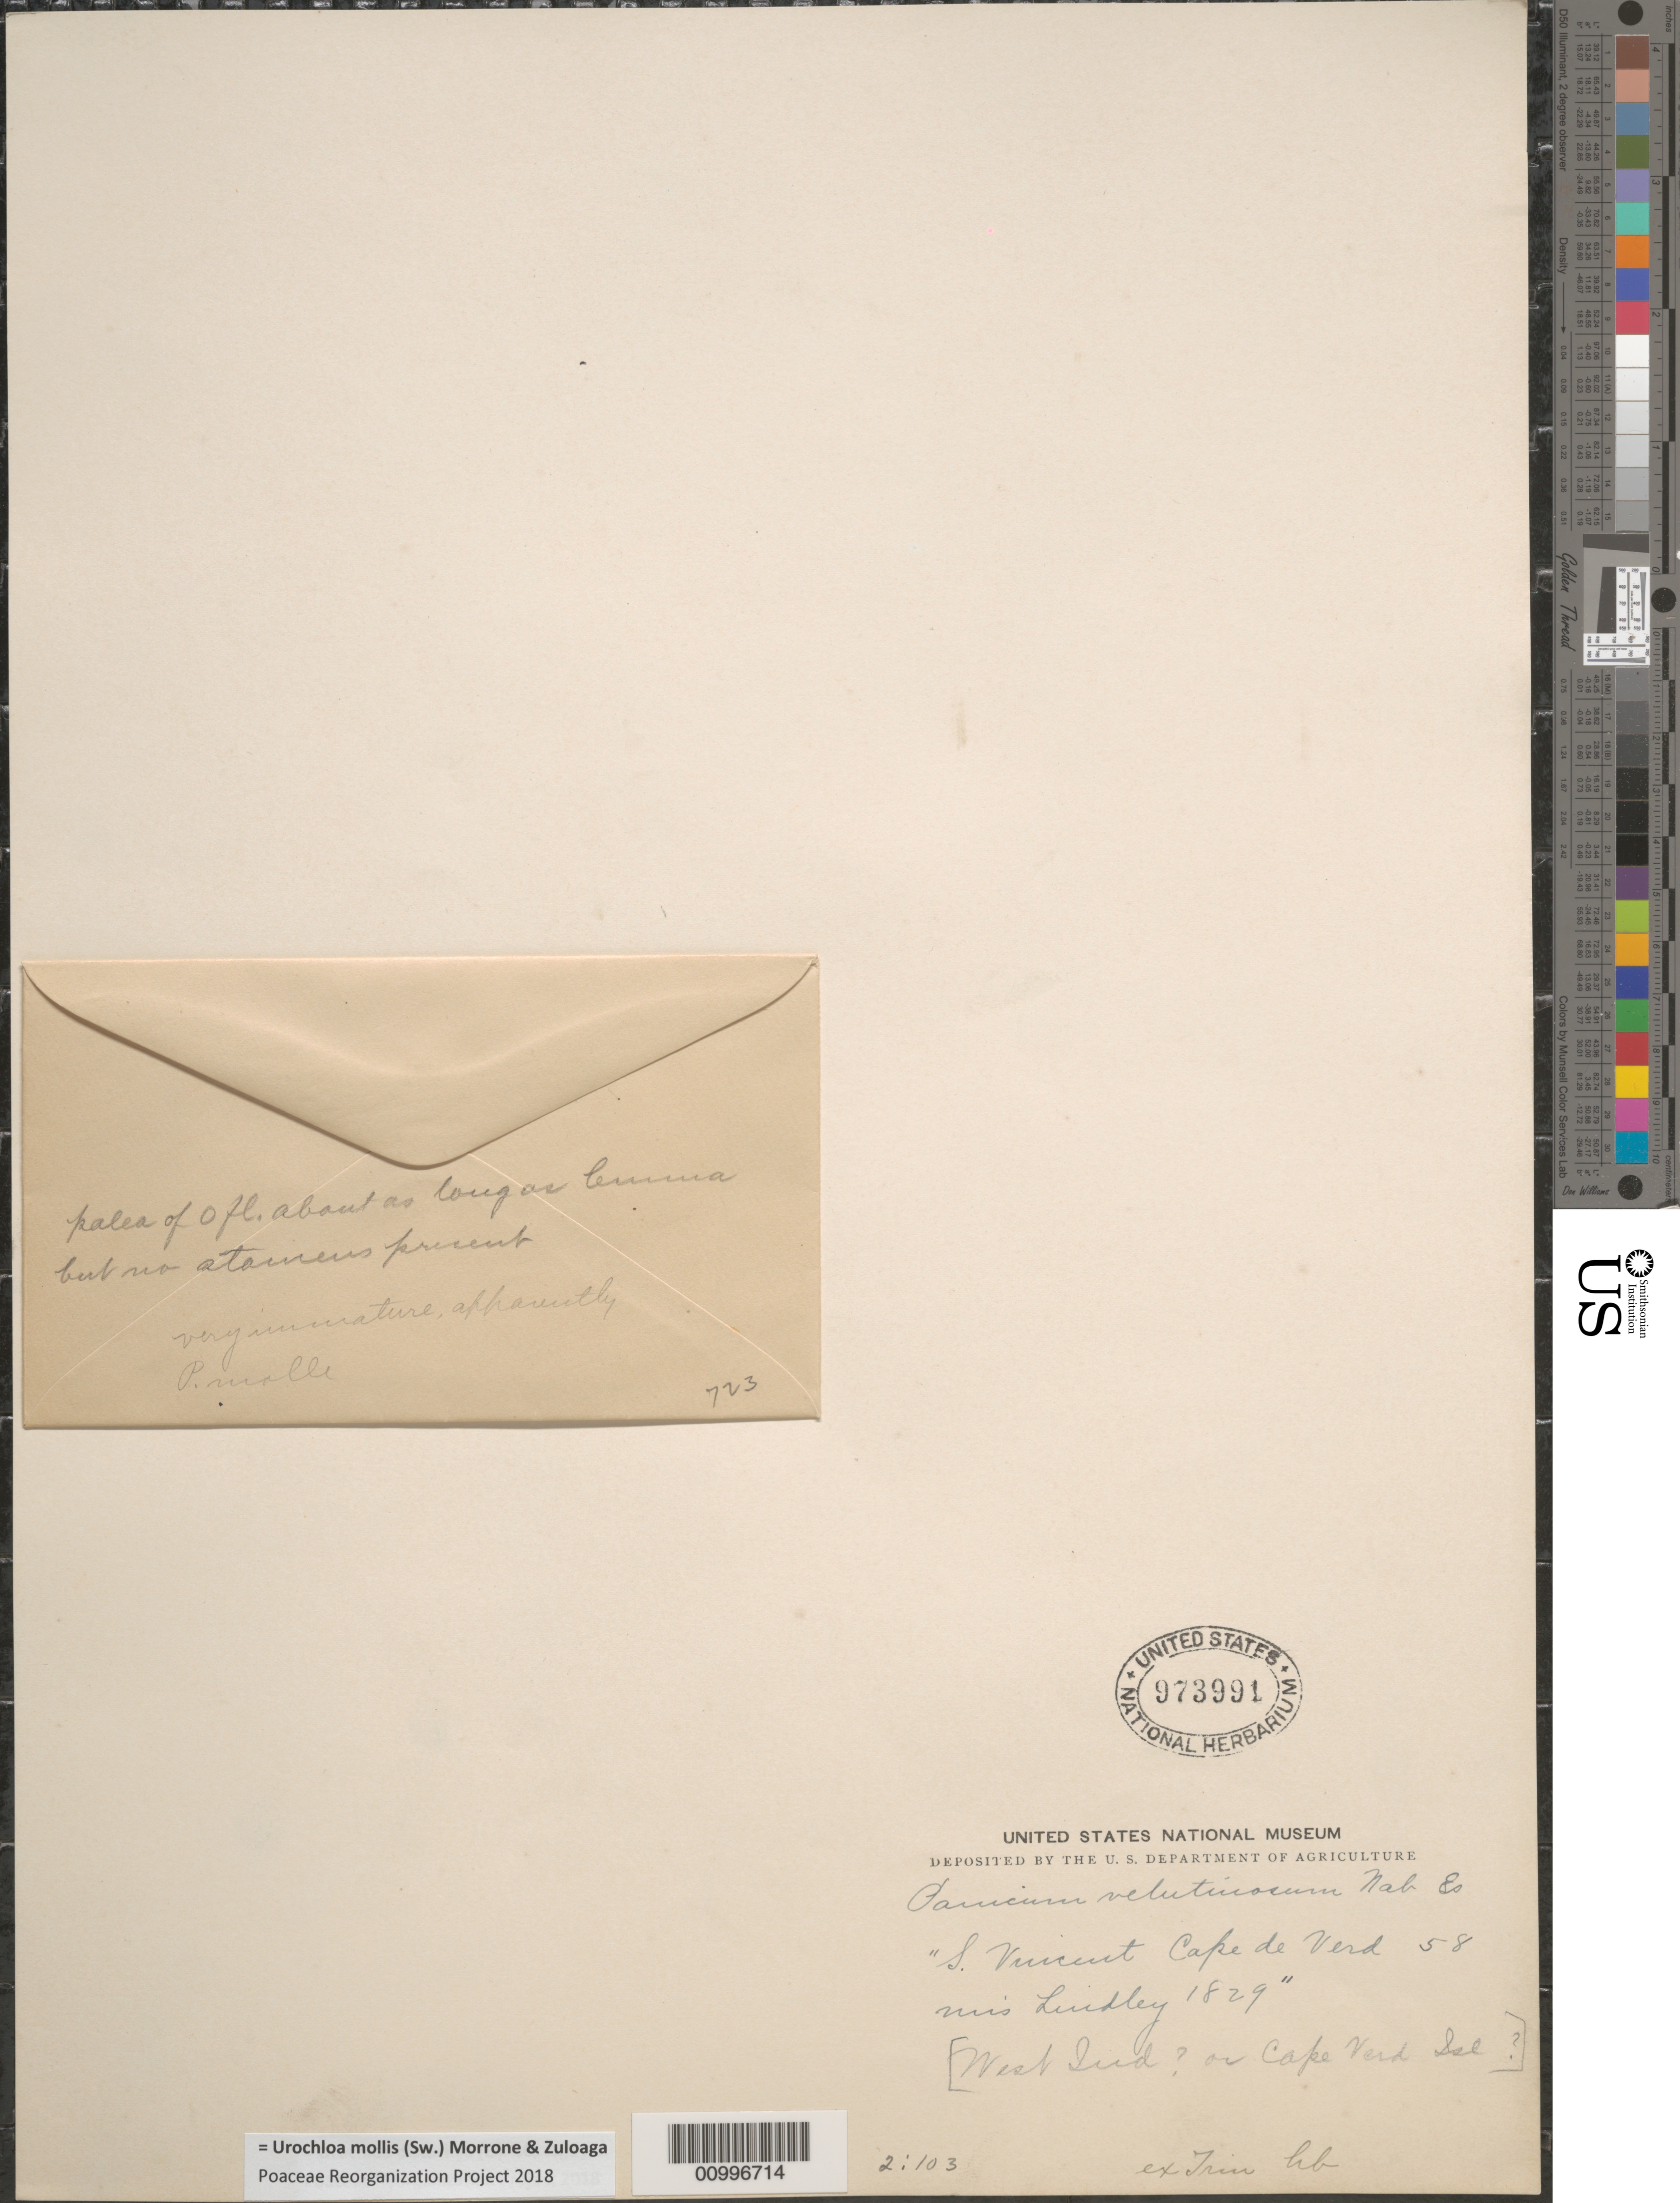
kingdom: Plantae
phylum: Tracheophyta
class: Liliopsida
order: Poales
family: Poaceae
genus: Brachiaria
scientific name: Brachiaria mollis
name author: (Sw.) Parodi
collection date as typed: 1829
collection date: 1829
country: St. Vincent - Grenadines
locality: Cape Verde Islands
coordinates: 0 N, 0 E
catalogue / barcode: US 973991